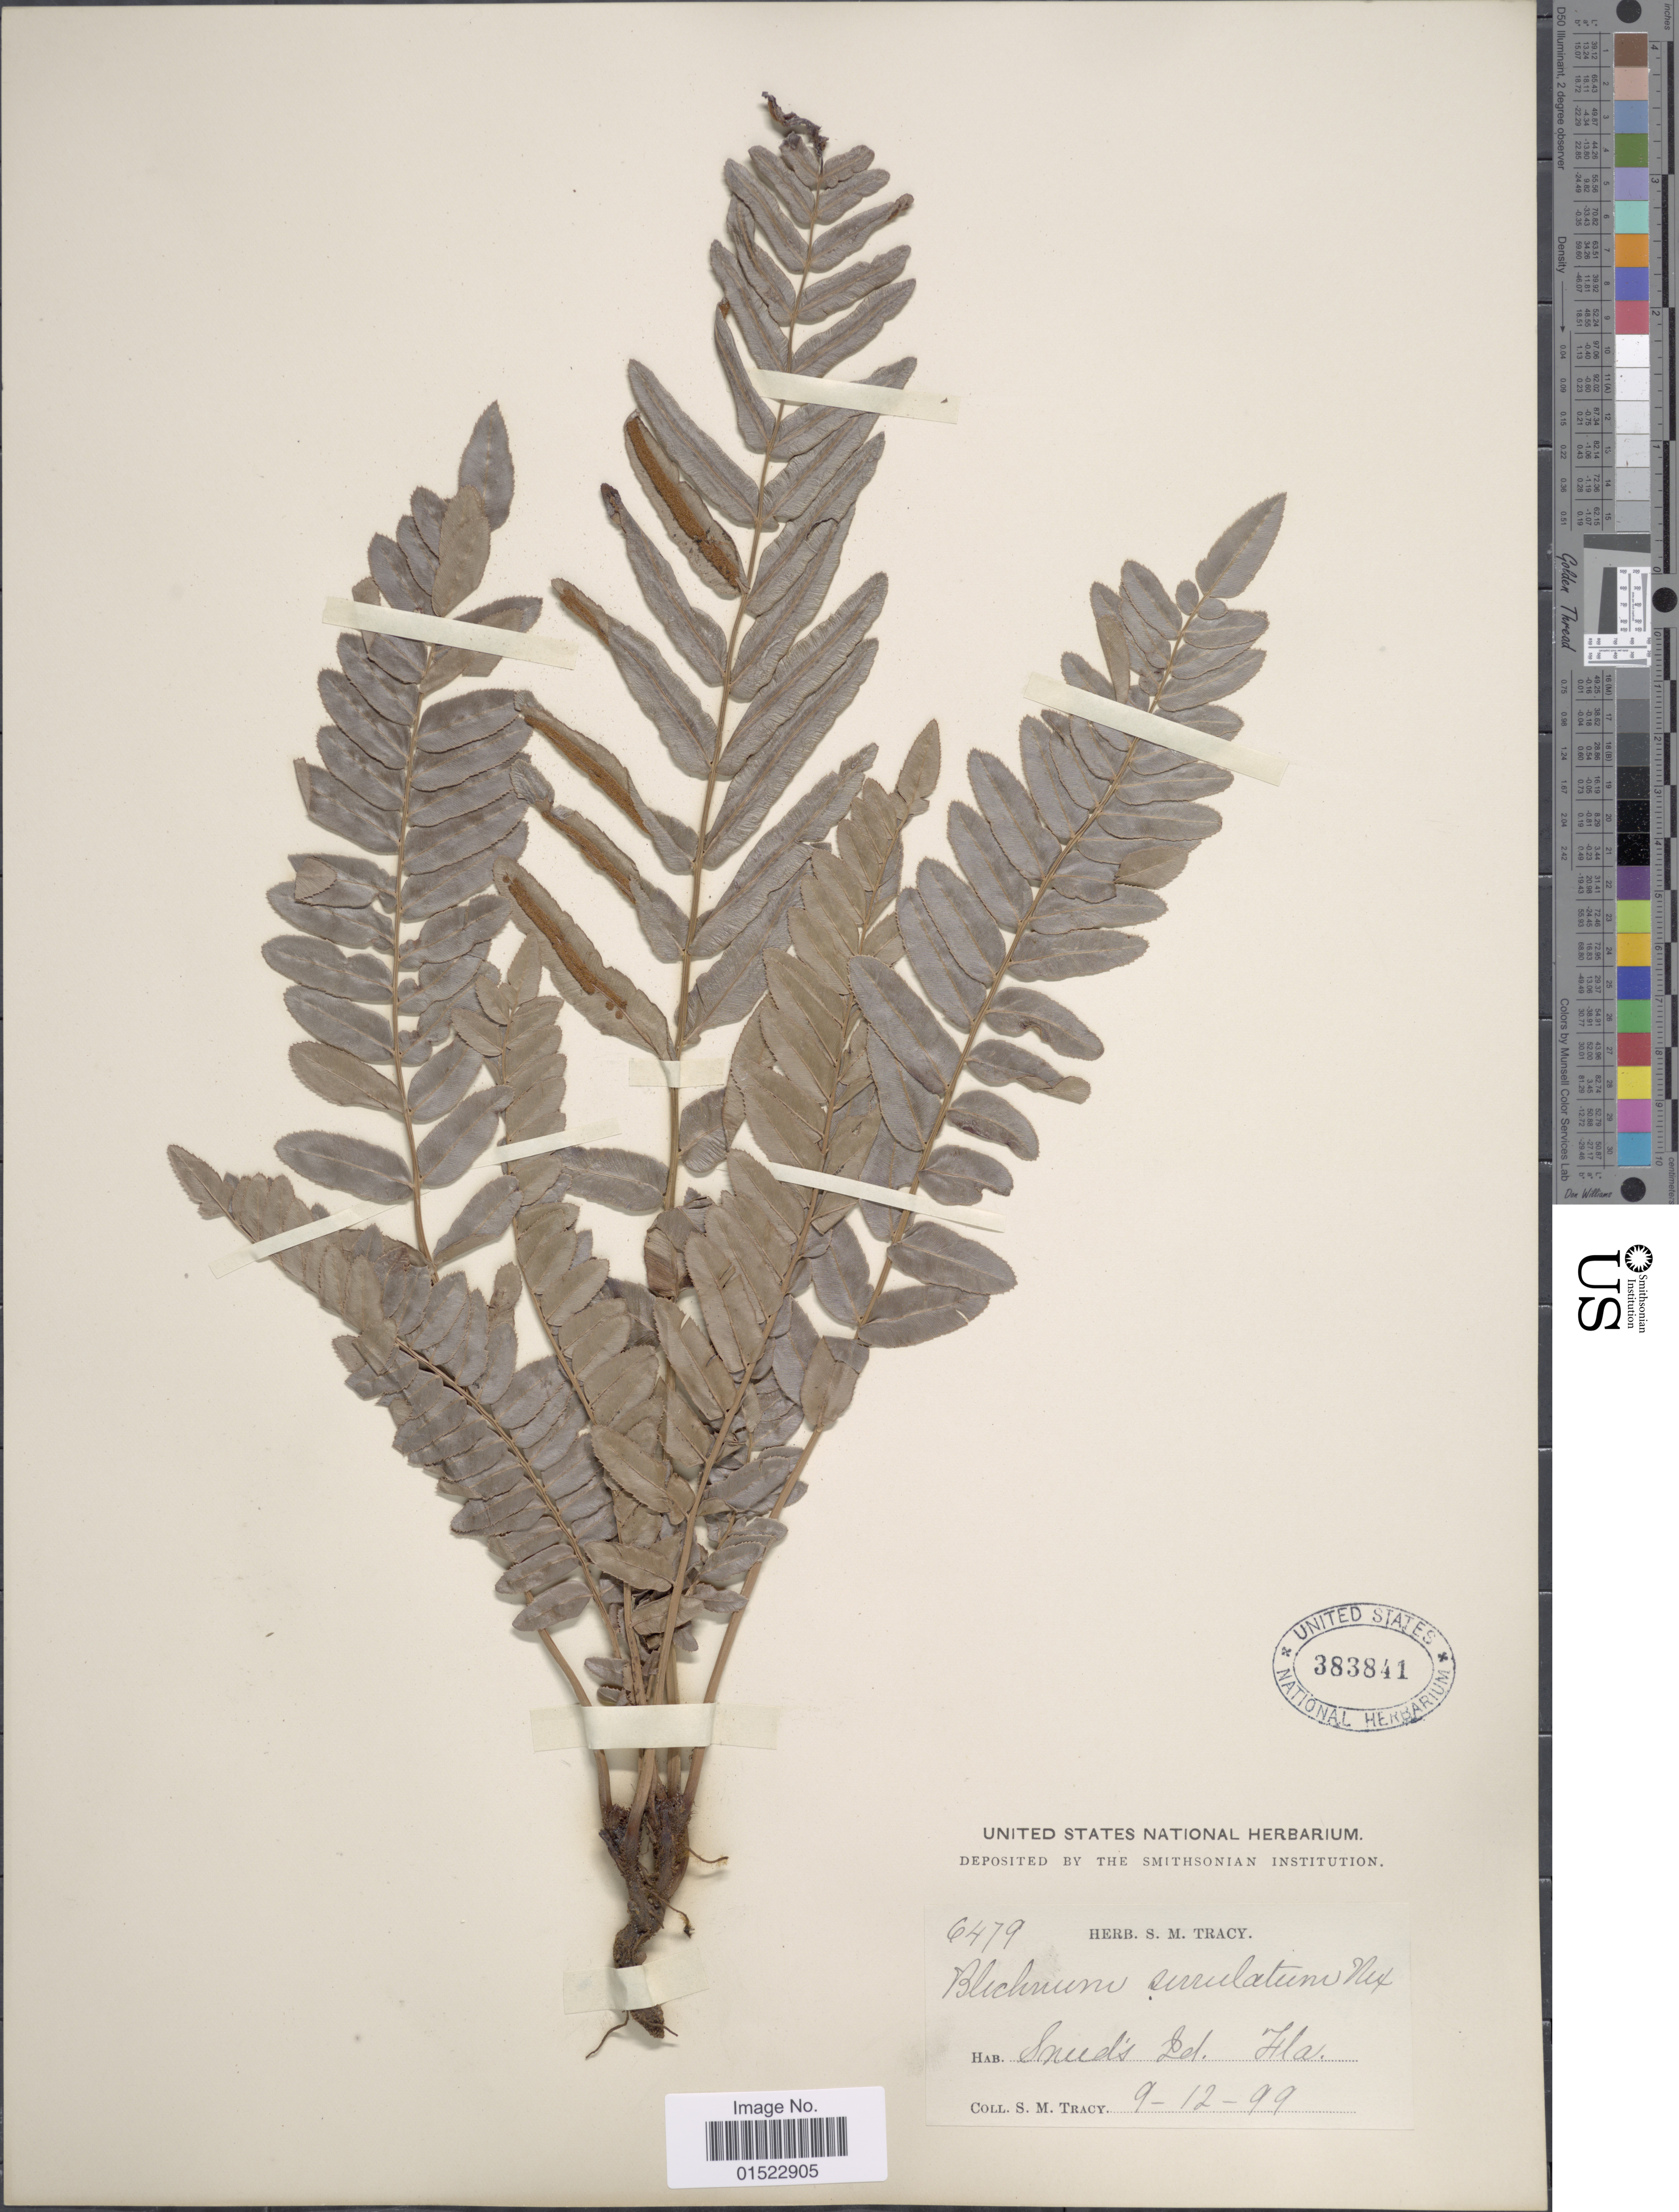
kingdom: Plantae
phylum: Tracheophyta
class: Polypodiopsida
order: Polypodiales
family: Blechnaceae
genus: Telmatoblechnum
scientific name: Telmatoblechnum serrulatum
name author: (Rich.) Perrie et al.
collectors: S. M. Tracy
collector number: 6479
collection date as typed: Transcribed d/m/y: 12/9/99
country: United States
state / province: Florida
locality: Sneads Ld.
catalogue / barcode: US 383841